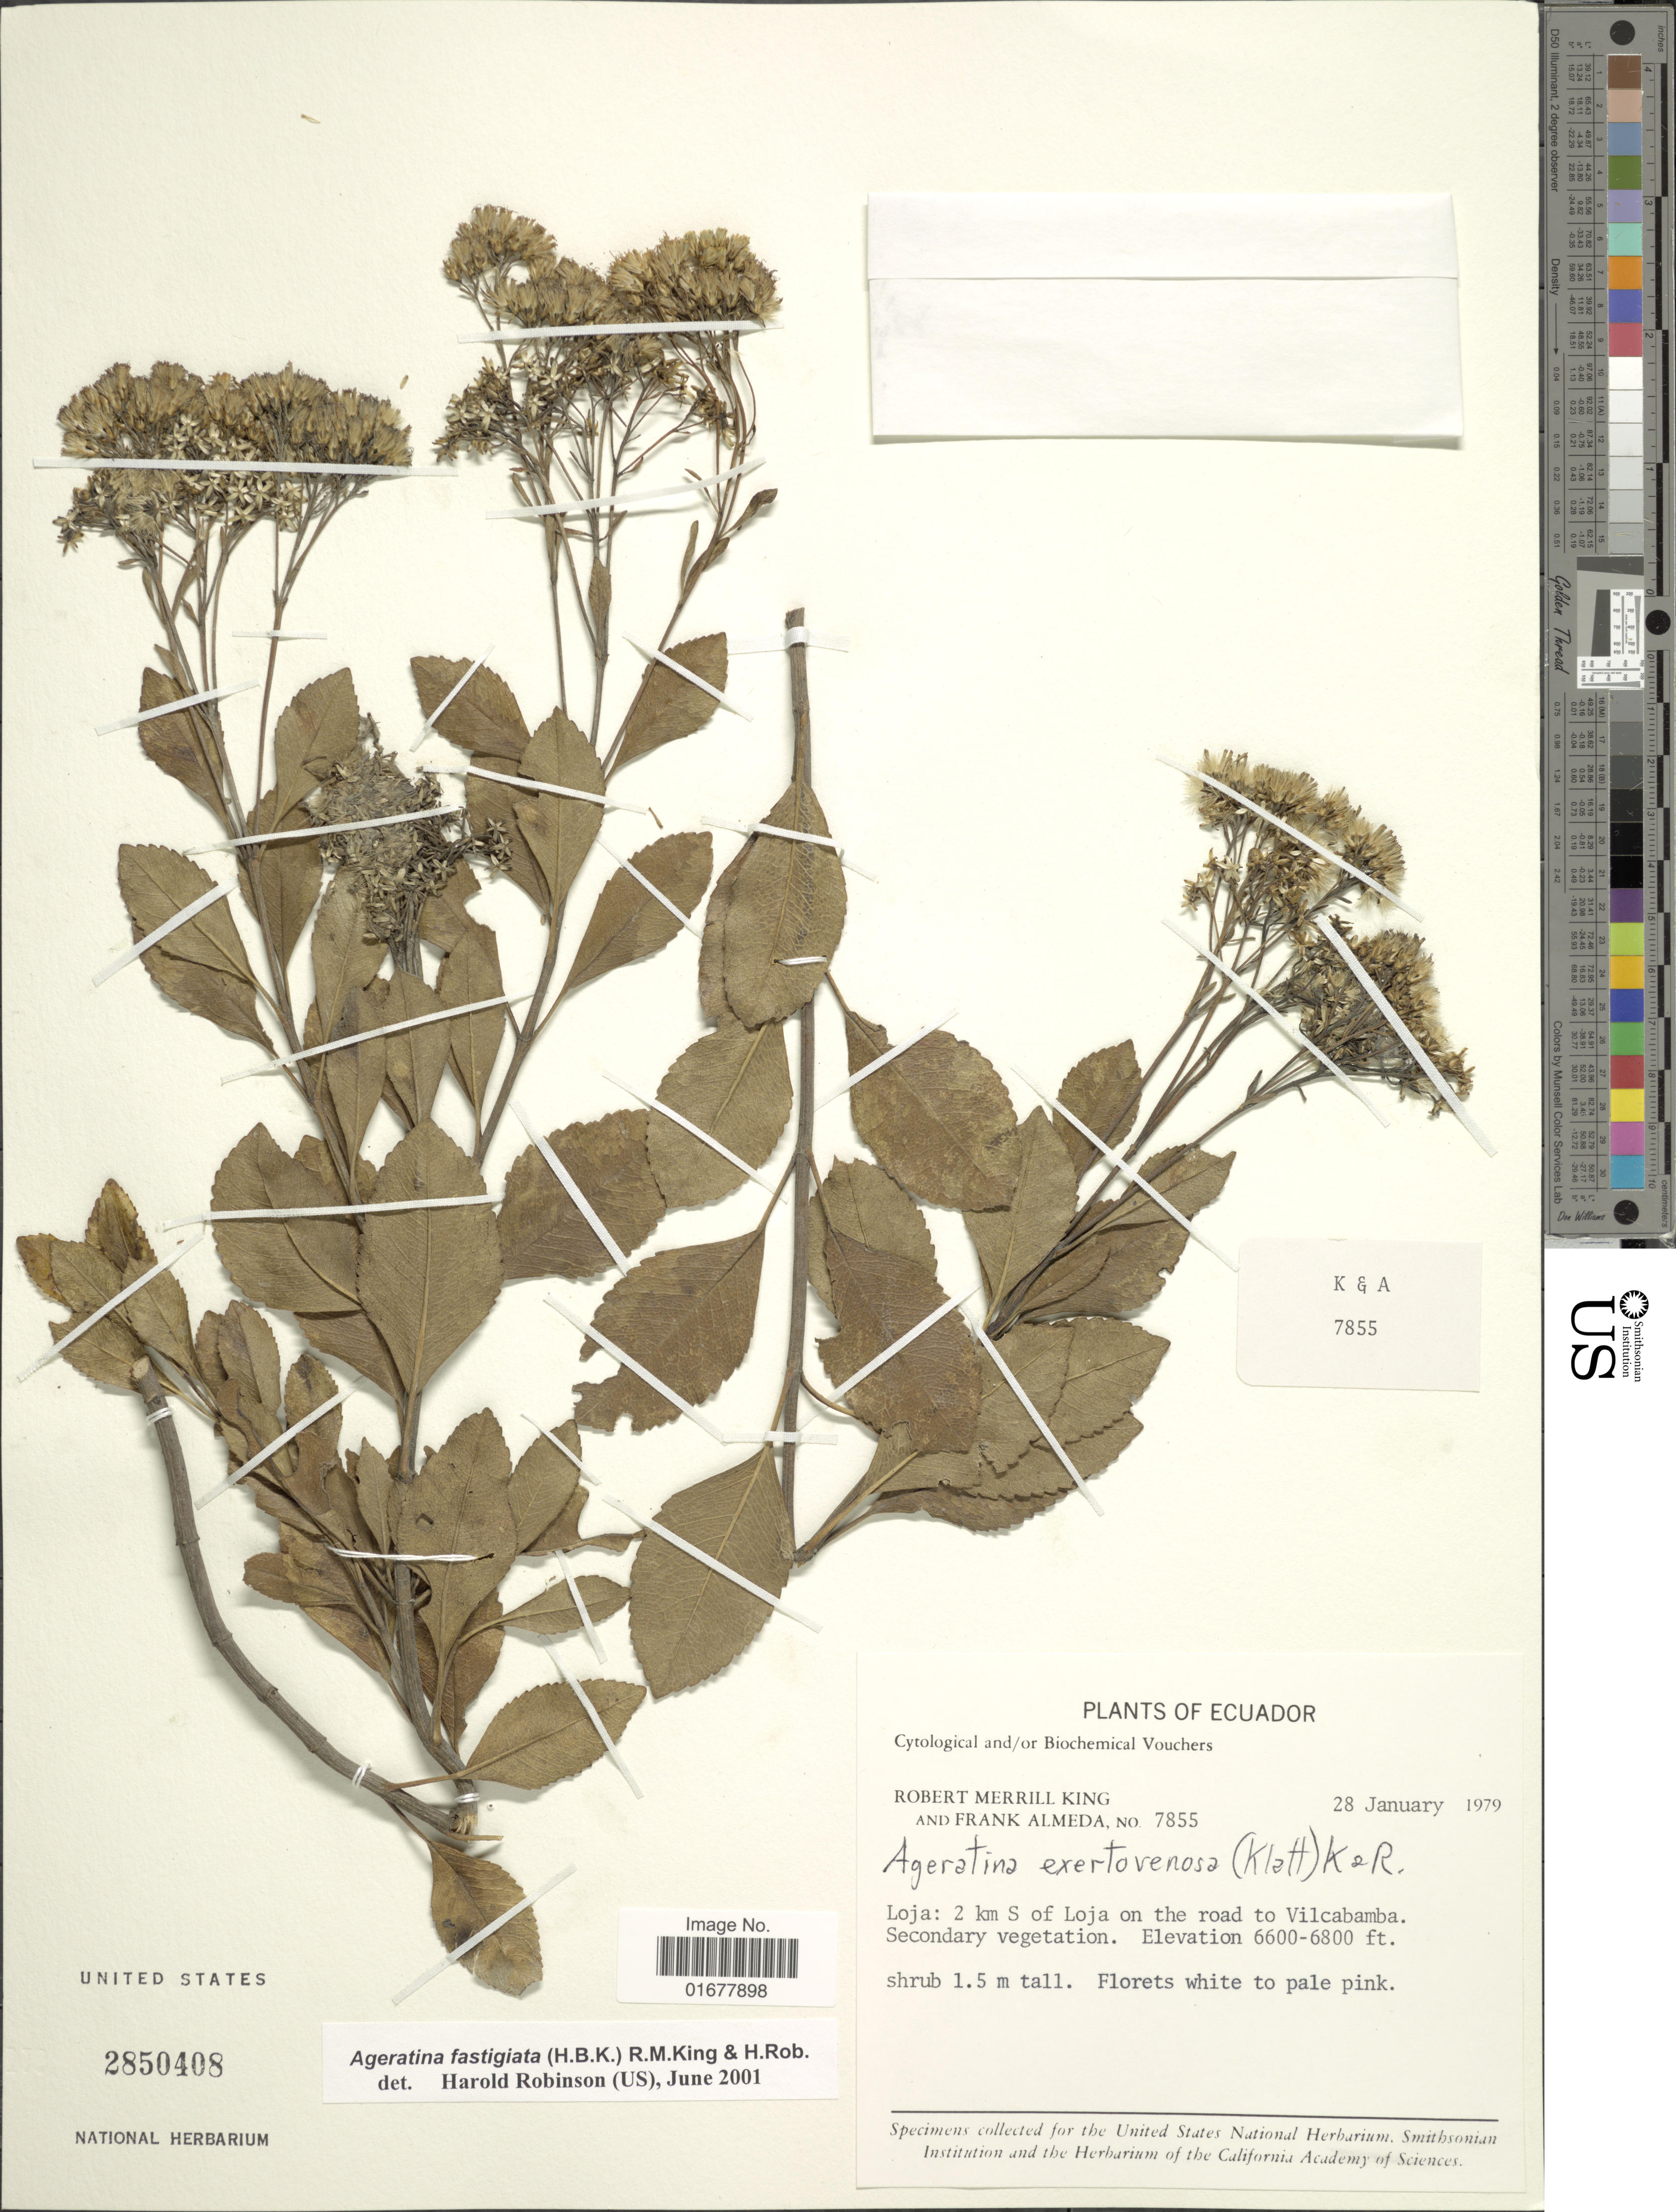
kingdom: Plantae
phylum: Tracheophyta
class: Magnoliopsida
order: Asterales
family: Asteraceae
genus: Ageratina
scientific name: Ageratina exserto-venosa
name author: (Klatt) R.M. King & H. Rob.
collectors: R. M. King & F. Almeda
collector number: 7855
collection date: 1979-01-28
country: Ecuador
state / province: Loja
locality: Loja: 2 km S of Loja on the road to Vilcabamba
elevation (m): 183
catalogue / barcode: US 2850408